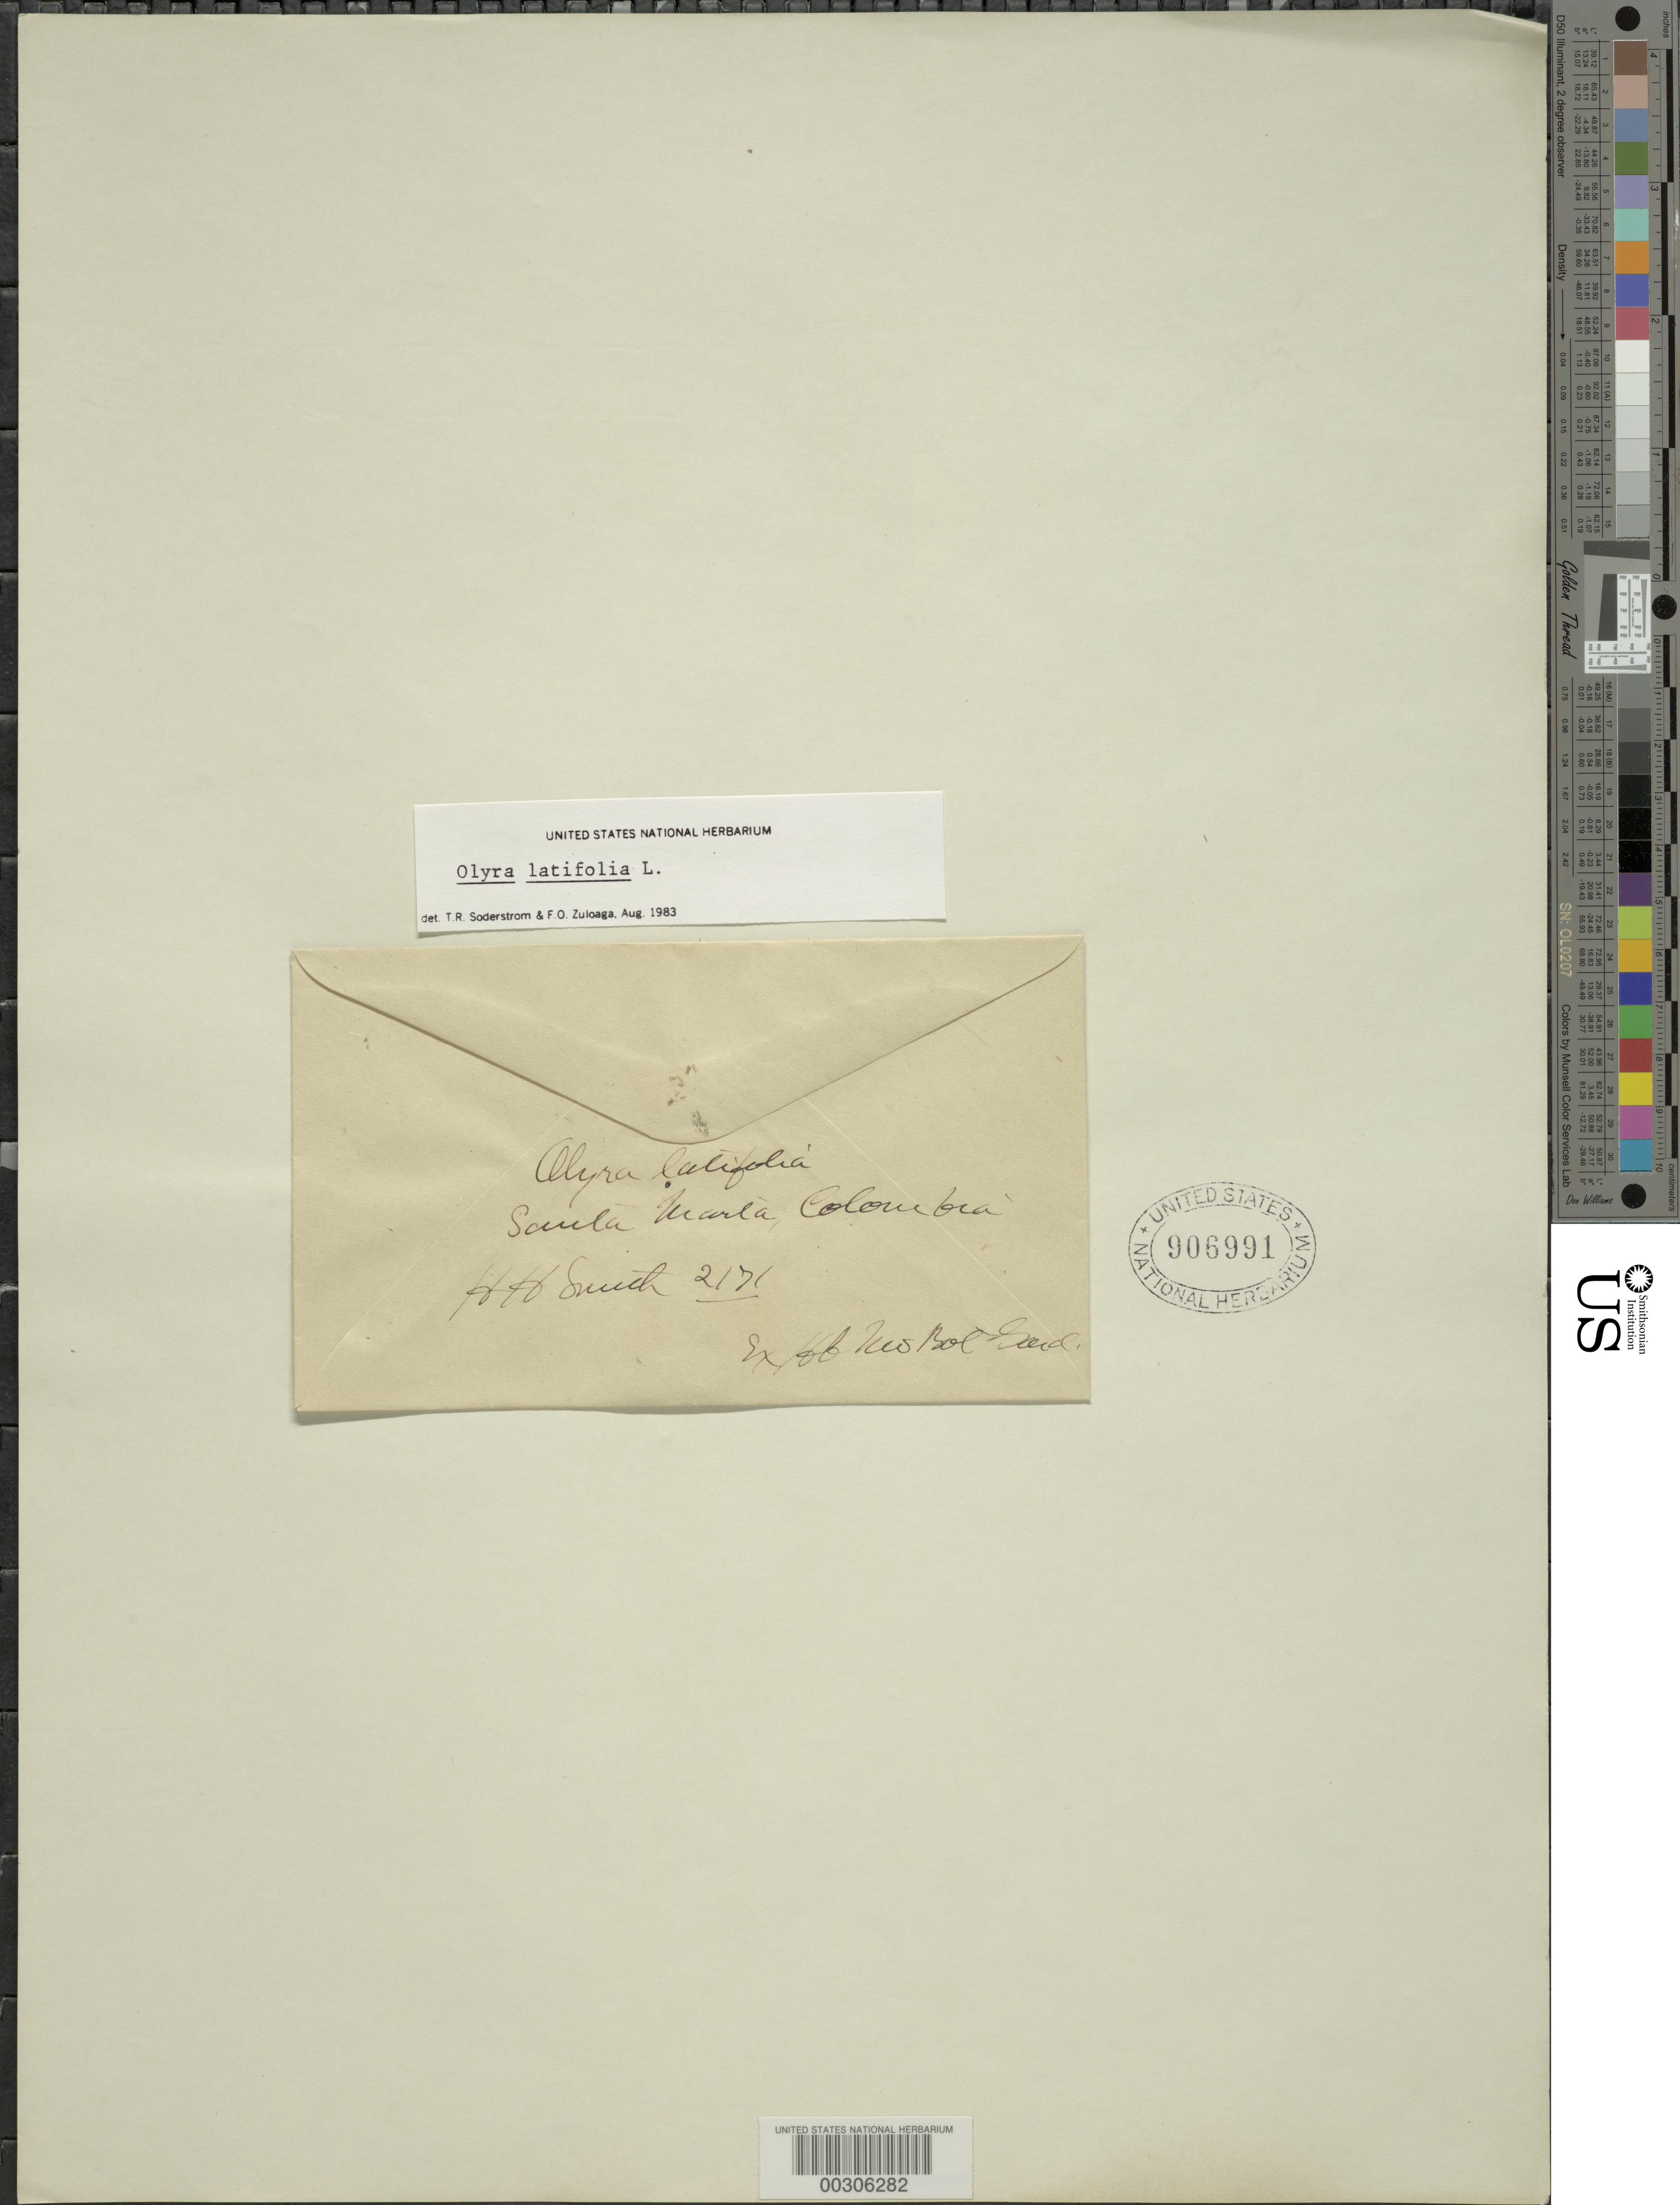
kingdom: Plantae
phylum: Tracheophyta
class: Liliopsida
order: Poales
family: Poaceae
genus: Olyra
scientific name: Olyra latifolia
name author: L.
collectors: Herbert H. Smith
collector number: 2171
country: Colombia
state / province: Magdalena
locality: Santa Marta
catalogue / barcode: US 906991